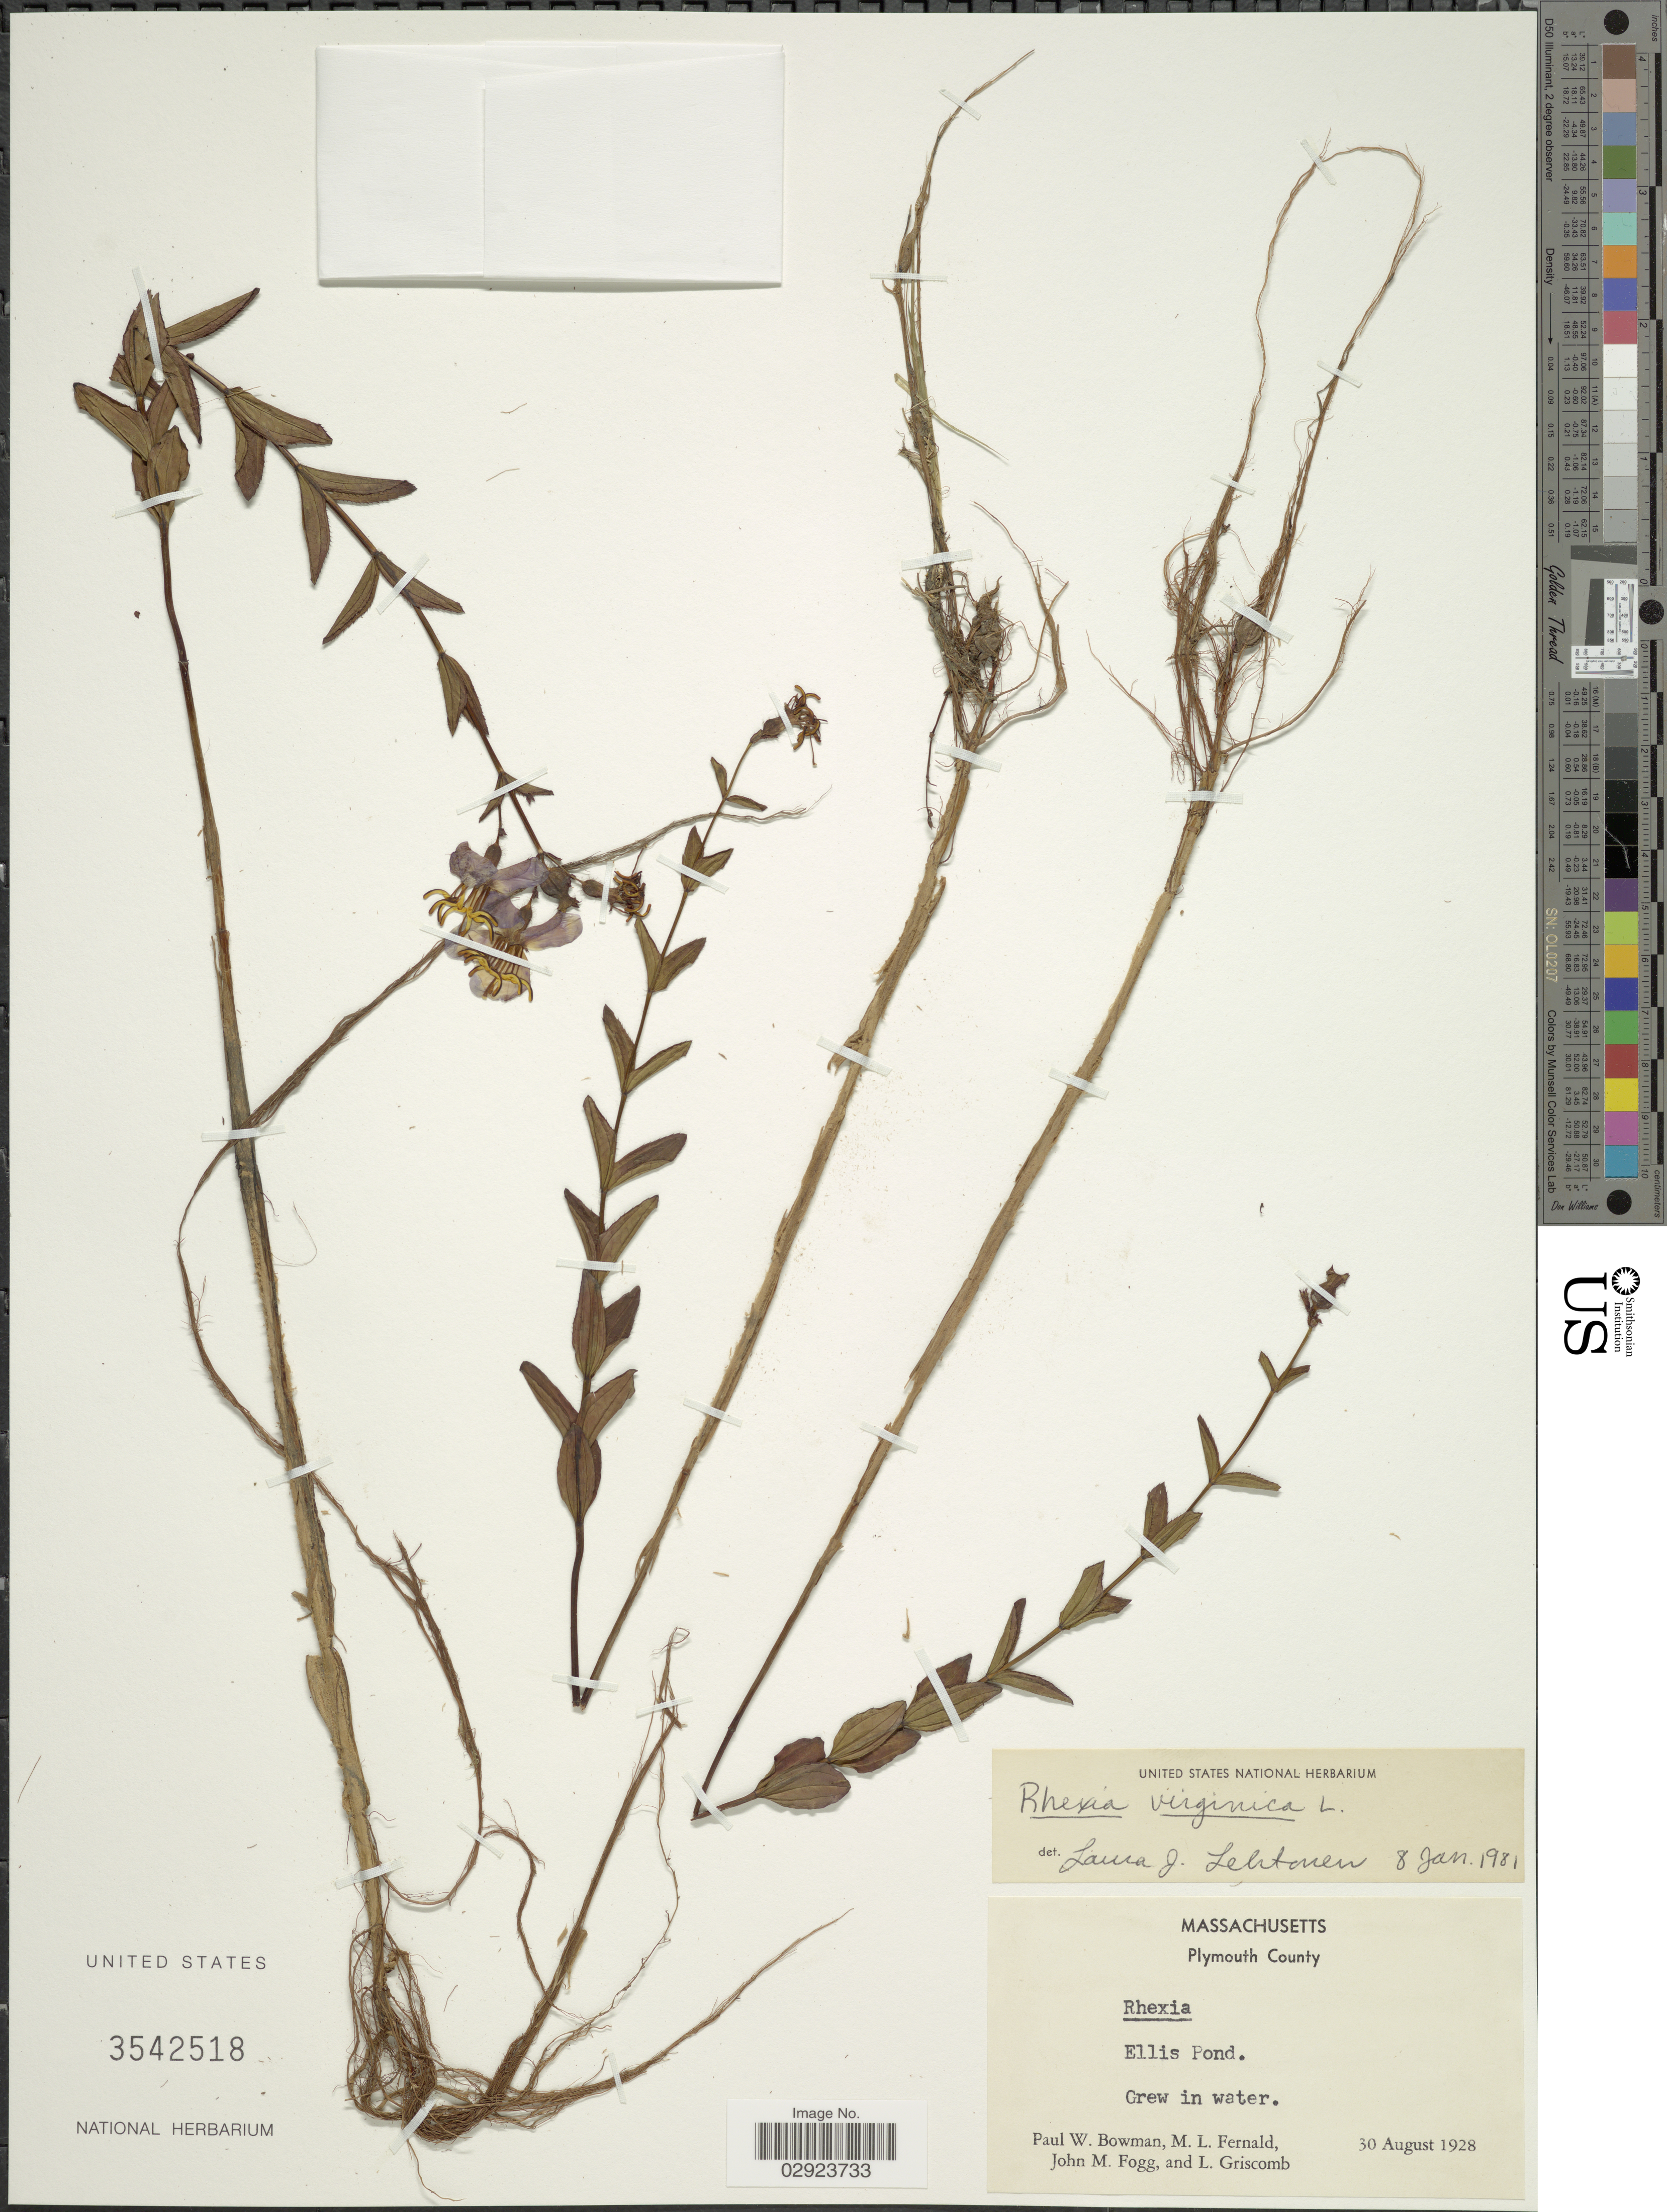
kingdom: Plantae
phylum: Tracheophyta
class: Magnoliopsida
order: Myrtales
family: Melastomataceae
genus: Rhexia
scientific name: Rhexia virginica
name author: L.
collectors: P. Bowman, M. L. Fernald, J. Fogg & L. Griscomb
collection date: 1928-08-30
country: United States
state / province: Massachusetts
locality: Plymouth County. Ellis Pond.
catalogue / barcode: US 3542518